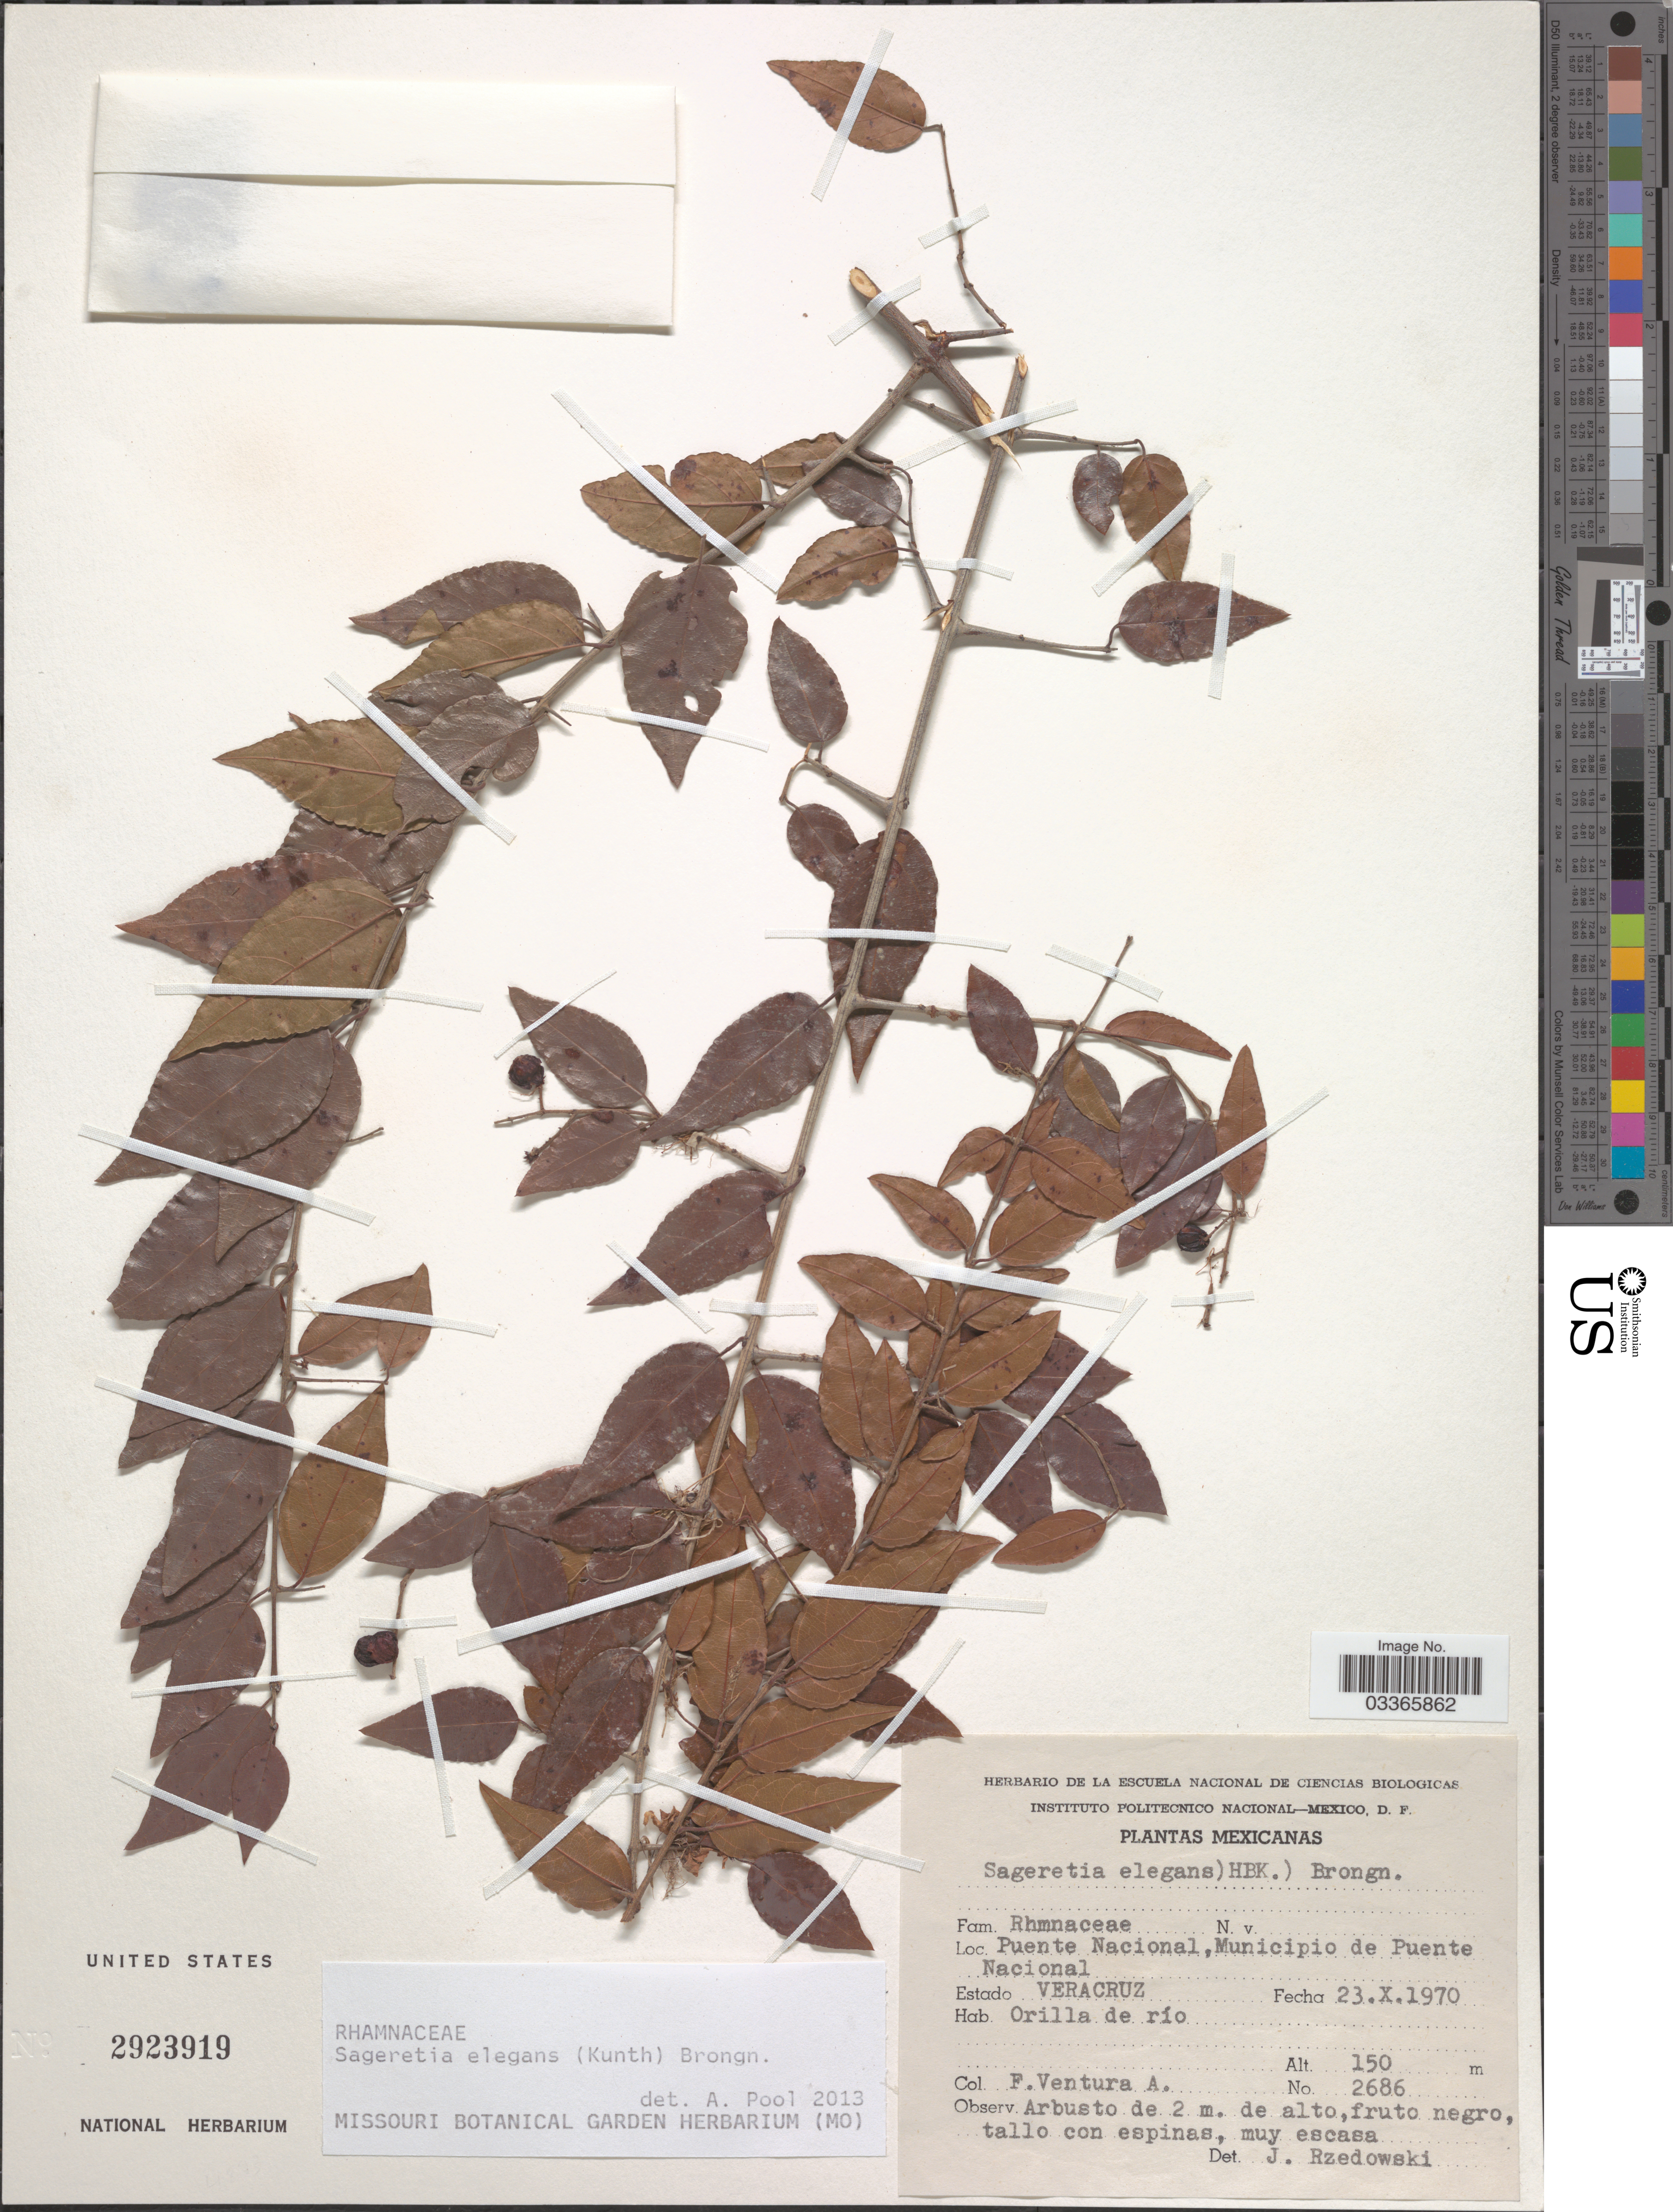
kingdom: Plantae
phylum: Tracheophyta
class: Magnoliopsida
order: Rosales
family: Rhamnaceae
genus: Sageretia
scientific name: Sageretia elegans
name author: (Kunth) Brongn.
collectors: F. Ventura A.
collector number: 2686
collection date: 1970-10-23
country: Mexico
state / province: Veracruz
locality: Puente Nacional, Municipio de Puente Nacional. Estado Veracruz. Orilla de río.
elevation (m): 150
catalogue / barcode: US 2923919